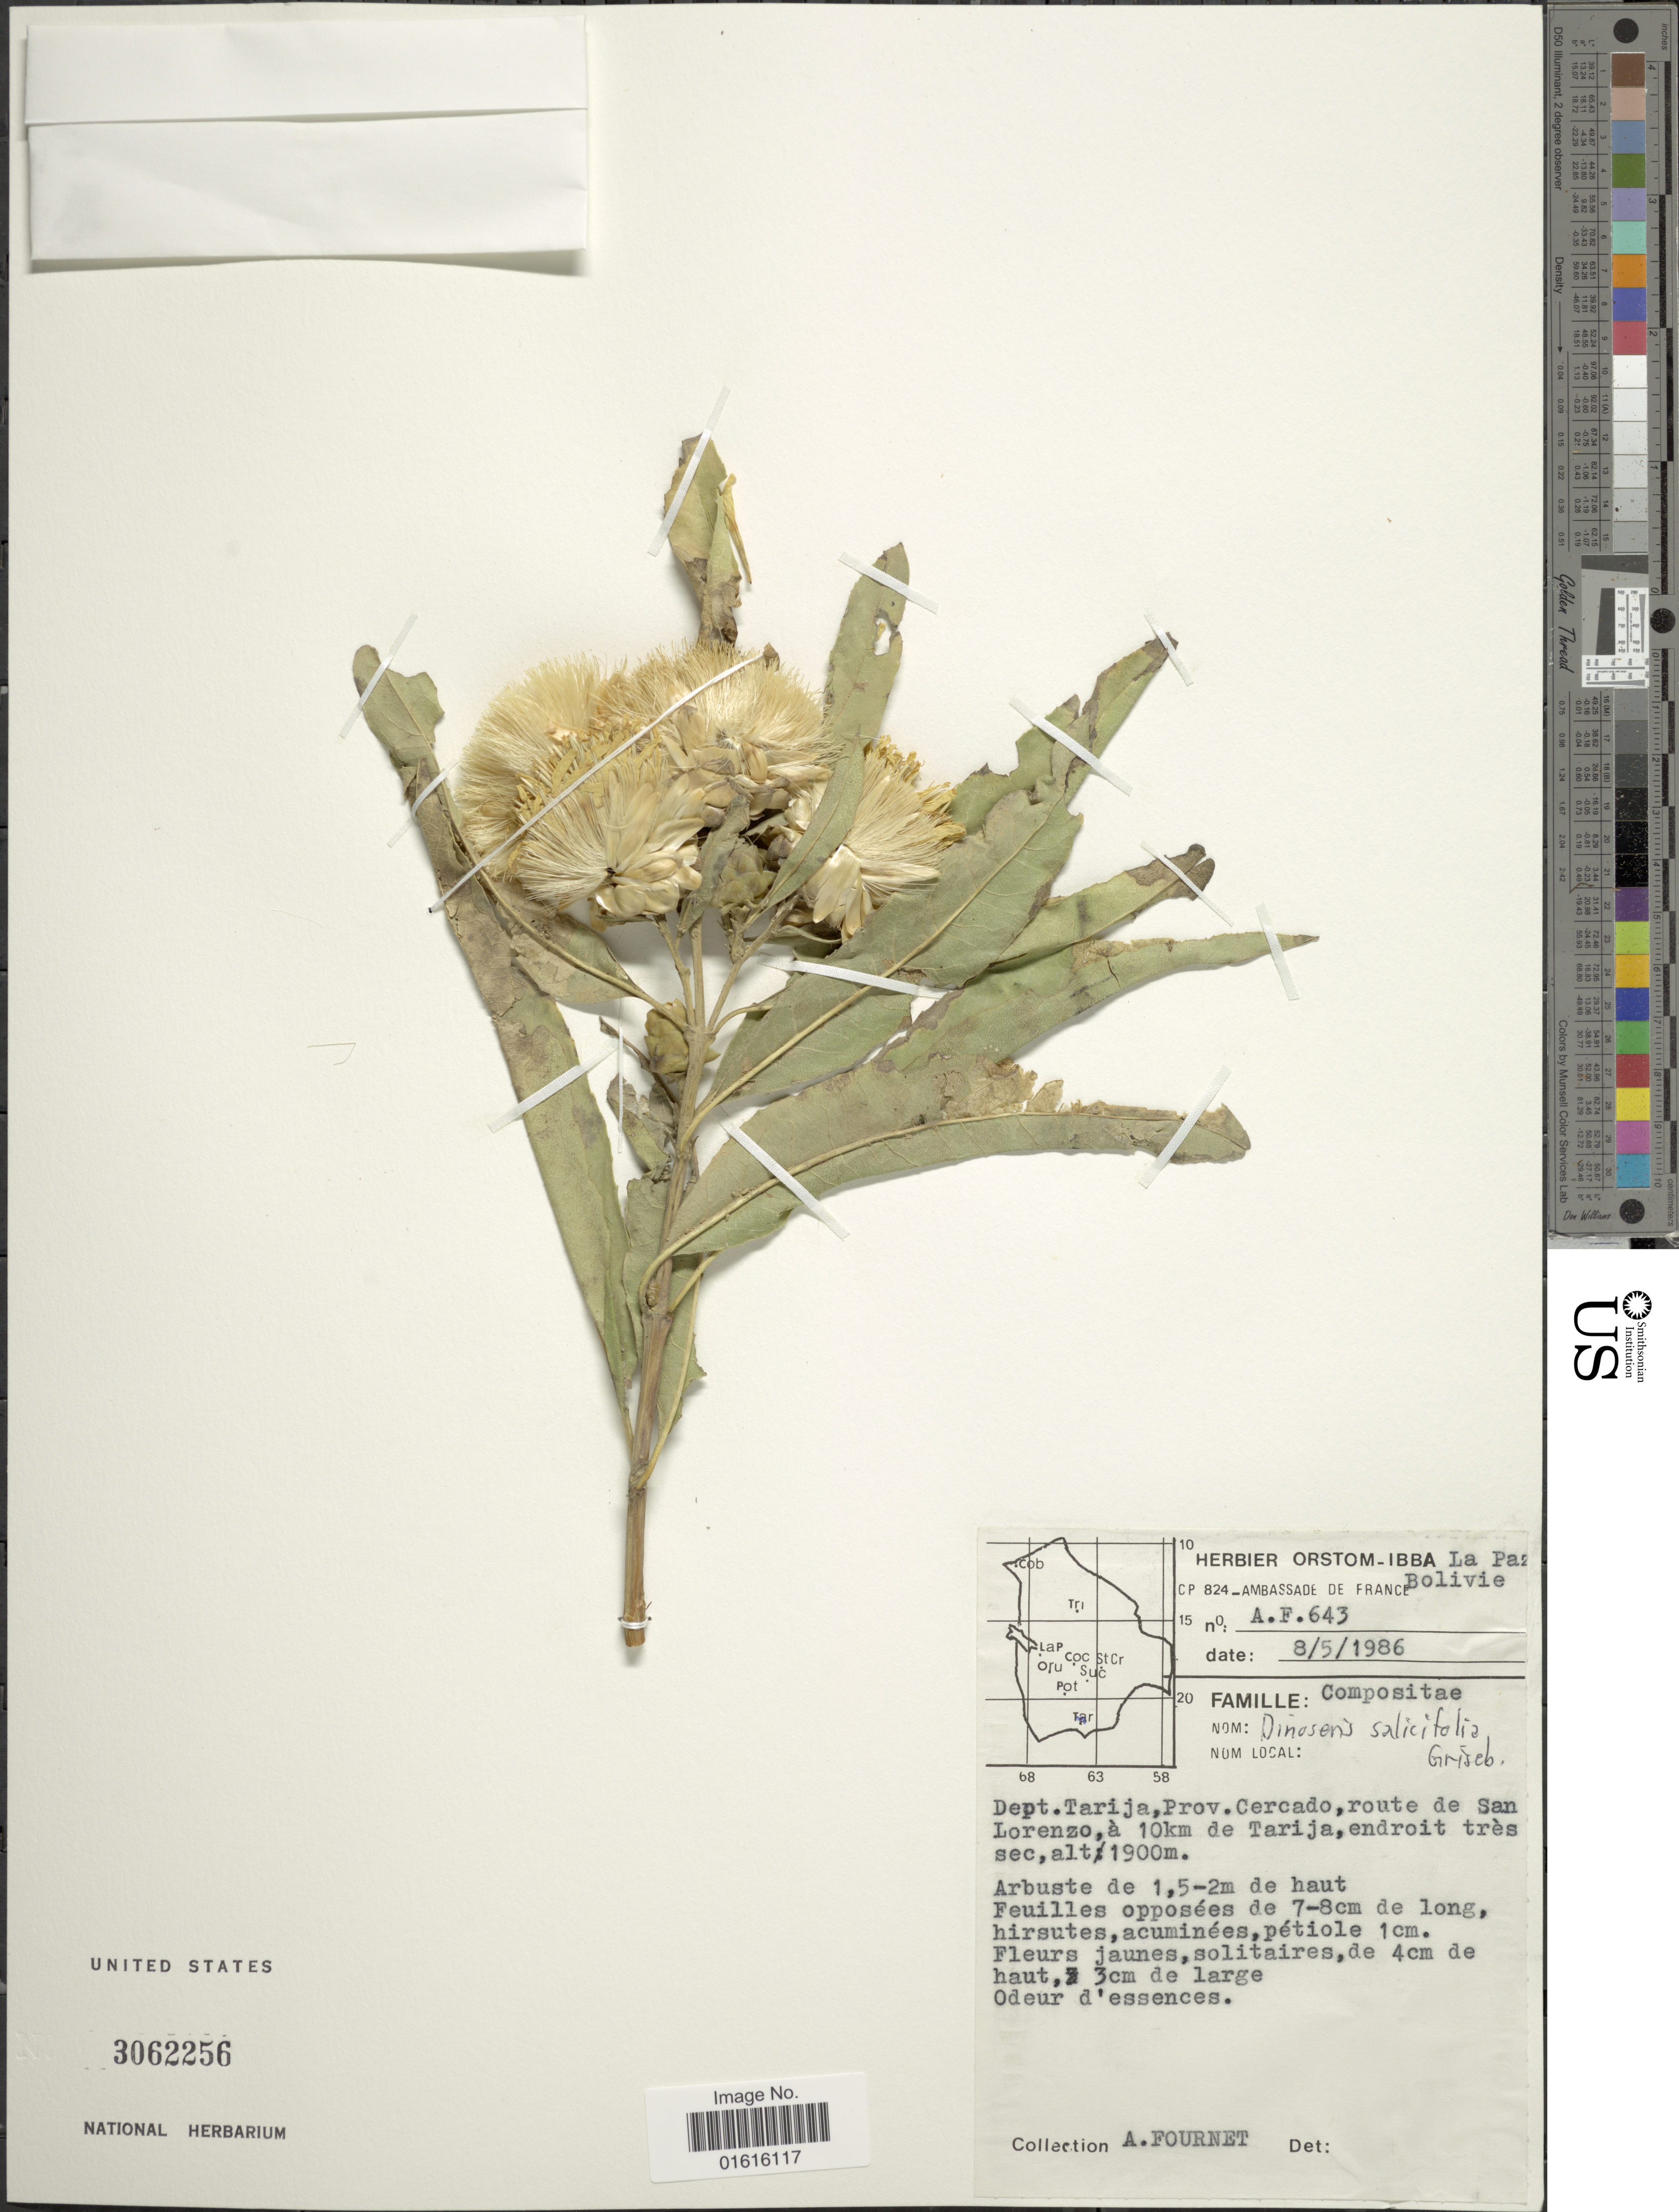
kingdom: Plantae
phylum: Tracheophyta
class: Magnoliopsida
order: Asterales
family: Asteraceae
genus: Dinoseris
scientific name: Dinoseris salicifolia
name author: Griseb.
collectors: A. Fournet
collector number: AF643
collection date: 1986-05-08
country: Bolivia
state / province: Tarija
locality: Prov. Cercado, route de San Lorenzo, a 10 km de Tarija, endroit tres sec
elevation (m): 1900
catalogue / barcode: US 3062256